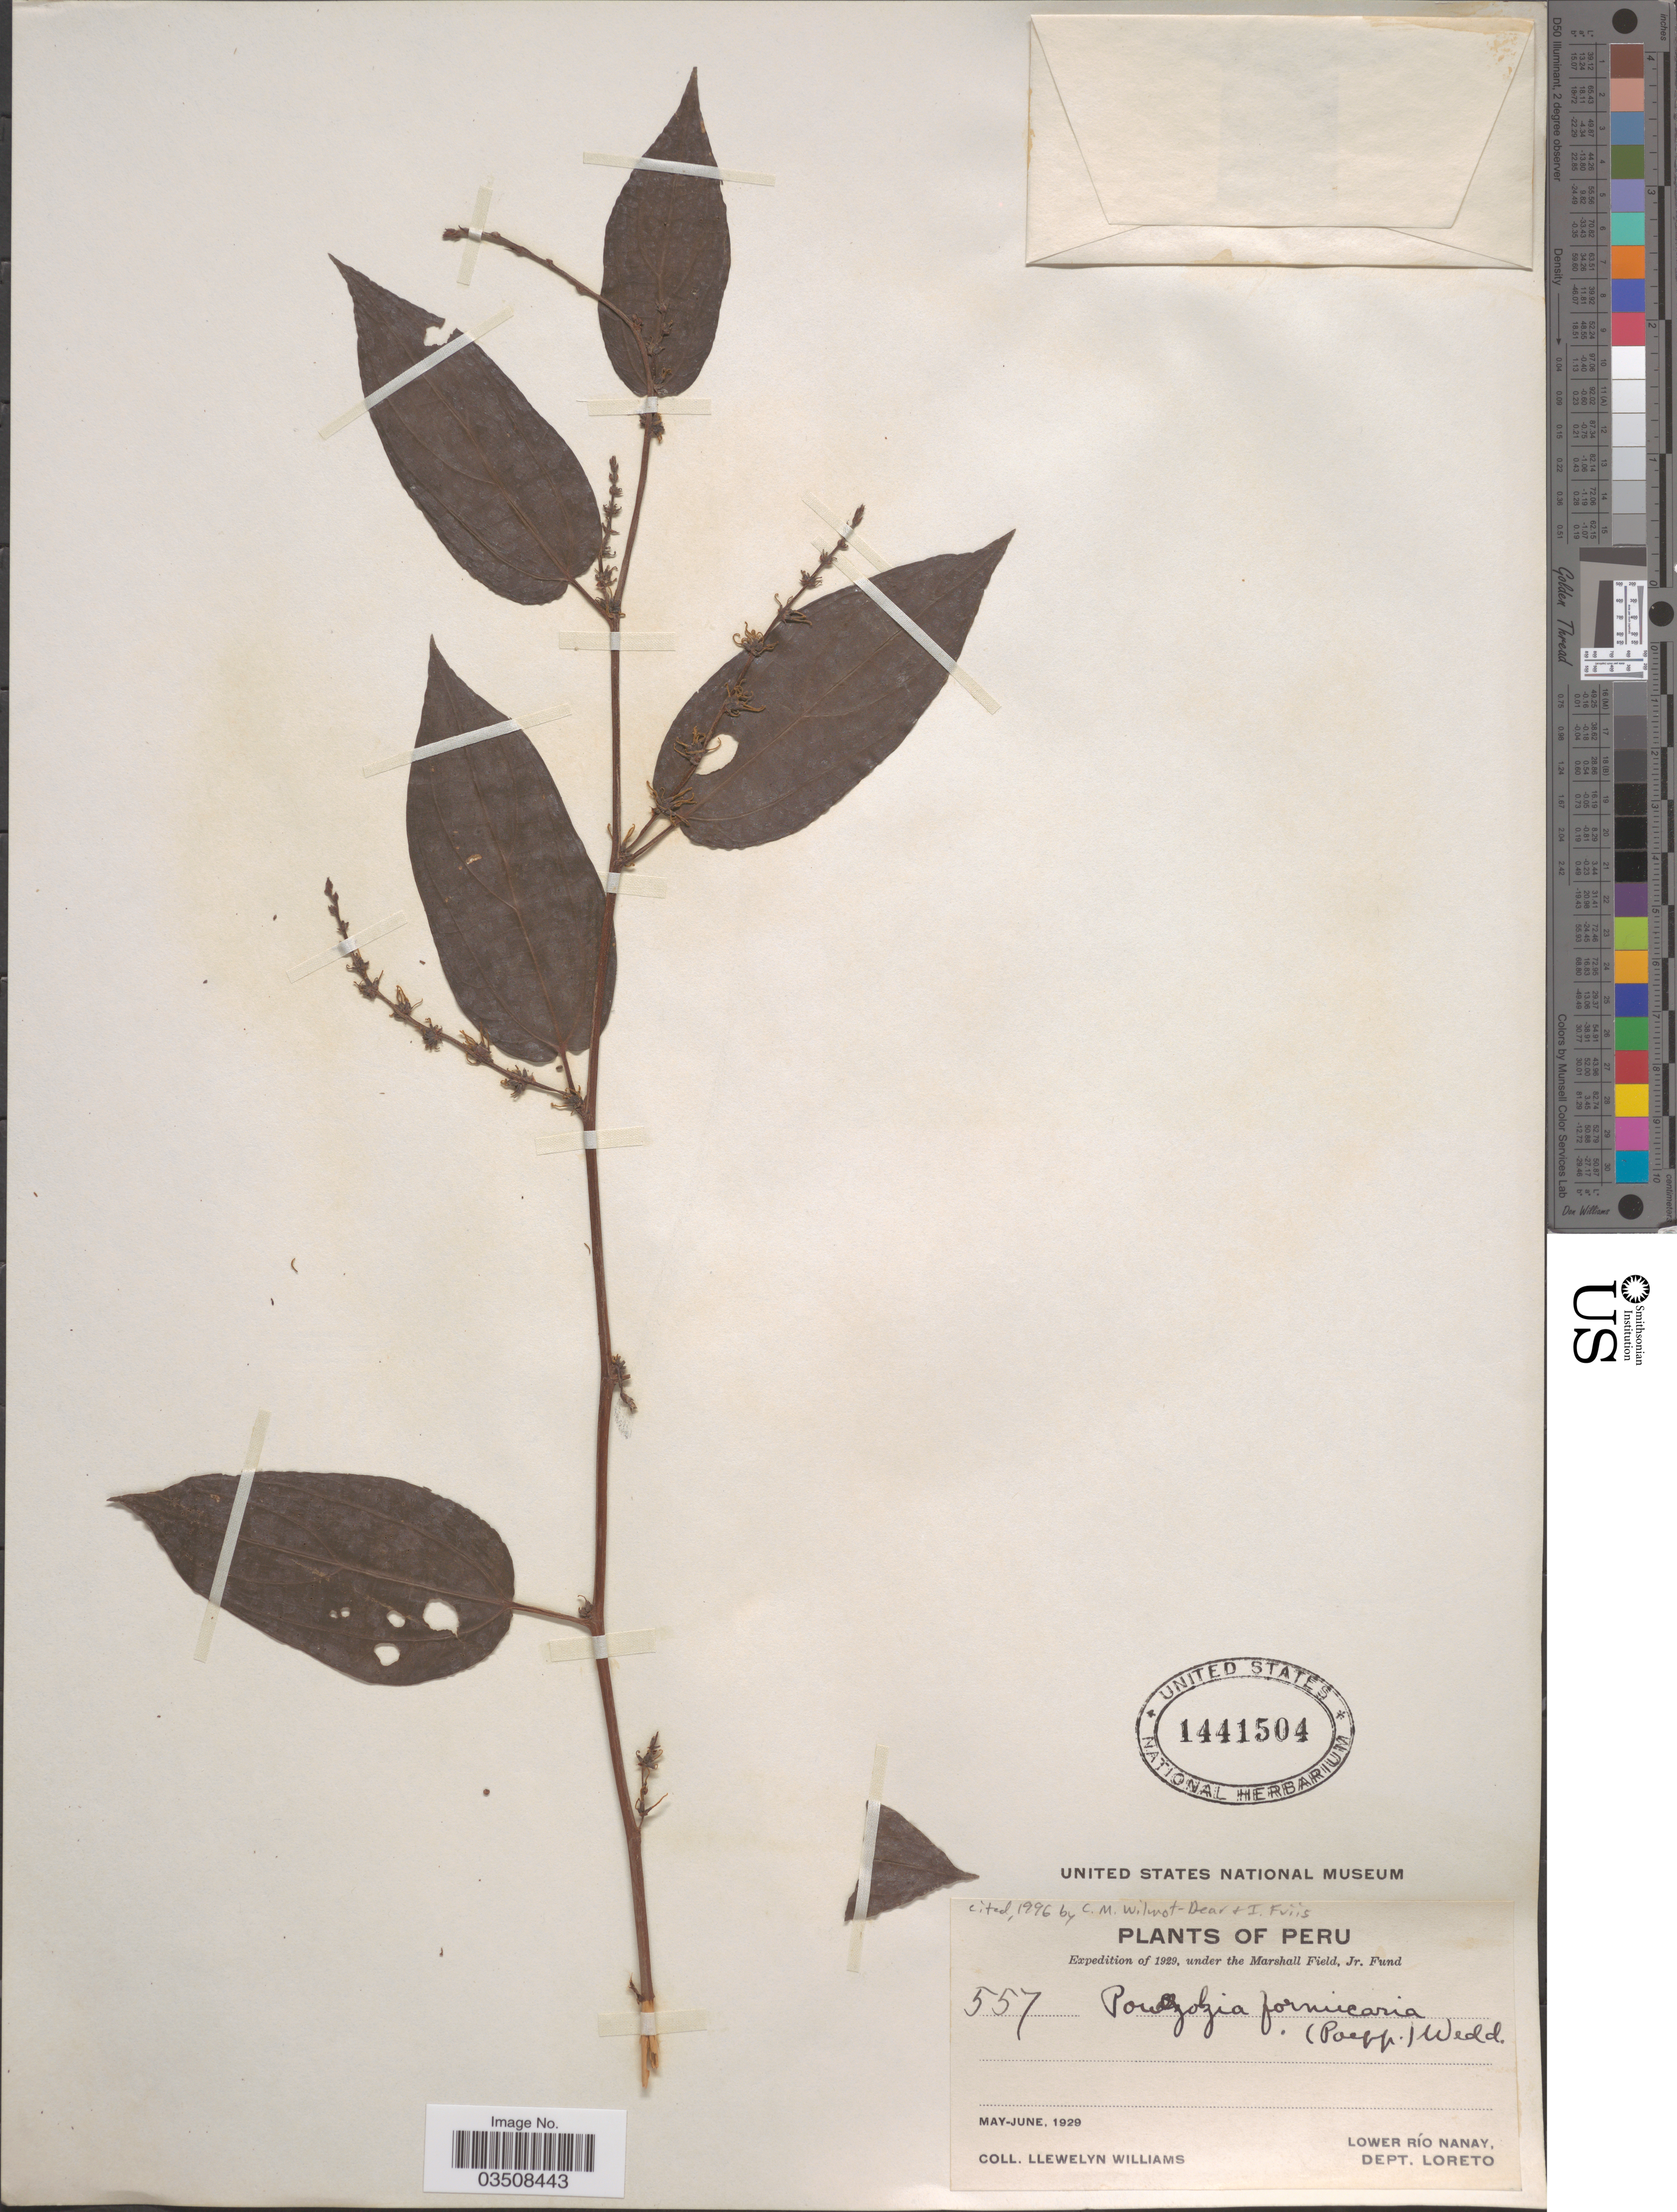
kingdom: Plantae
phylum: Tracheophyta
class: Magnoliopsida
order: Rosales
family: Urticaceae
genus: Pouzolzia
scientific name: Pouzolzia formicaria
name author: (Poepp. ex Wedd.) Wedd.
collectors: Ll. Williams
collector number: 557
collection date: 1929-05/1929-06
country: Peru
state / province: Loreto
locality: Lower Río Nanay, Dept. Loreto.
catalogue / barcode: US 1441504